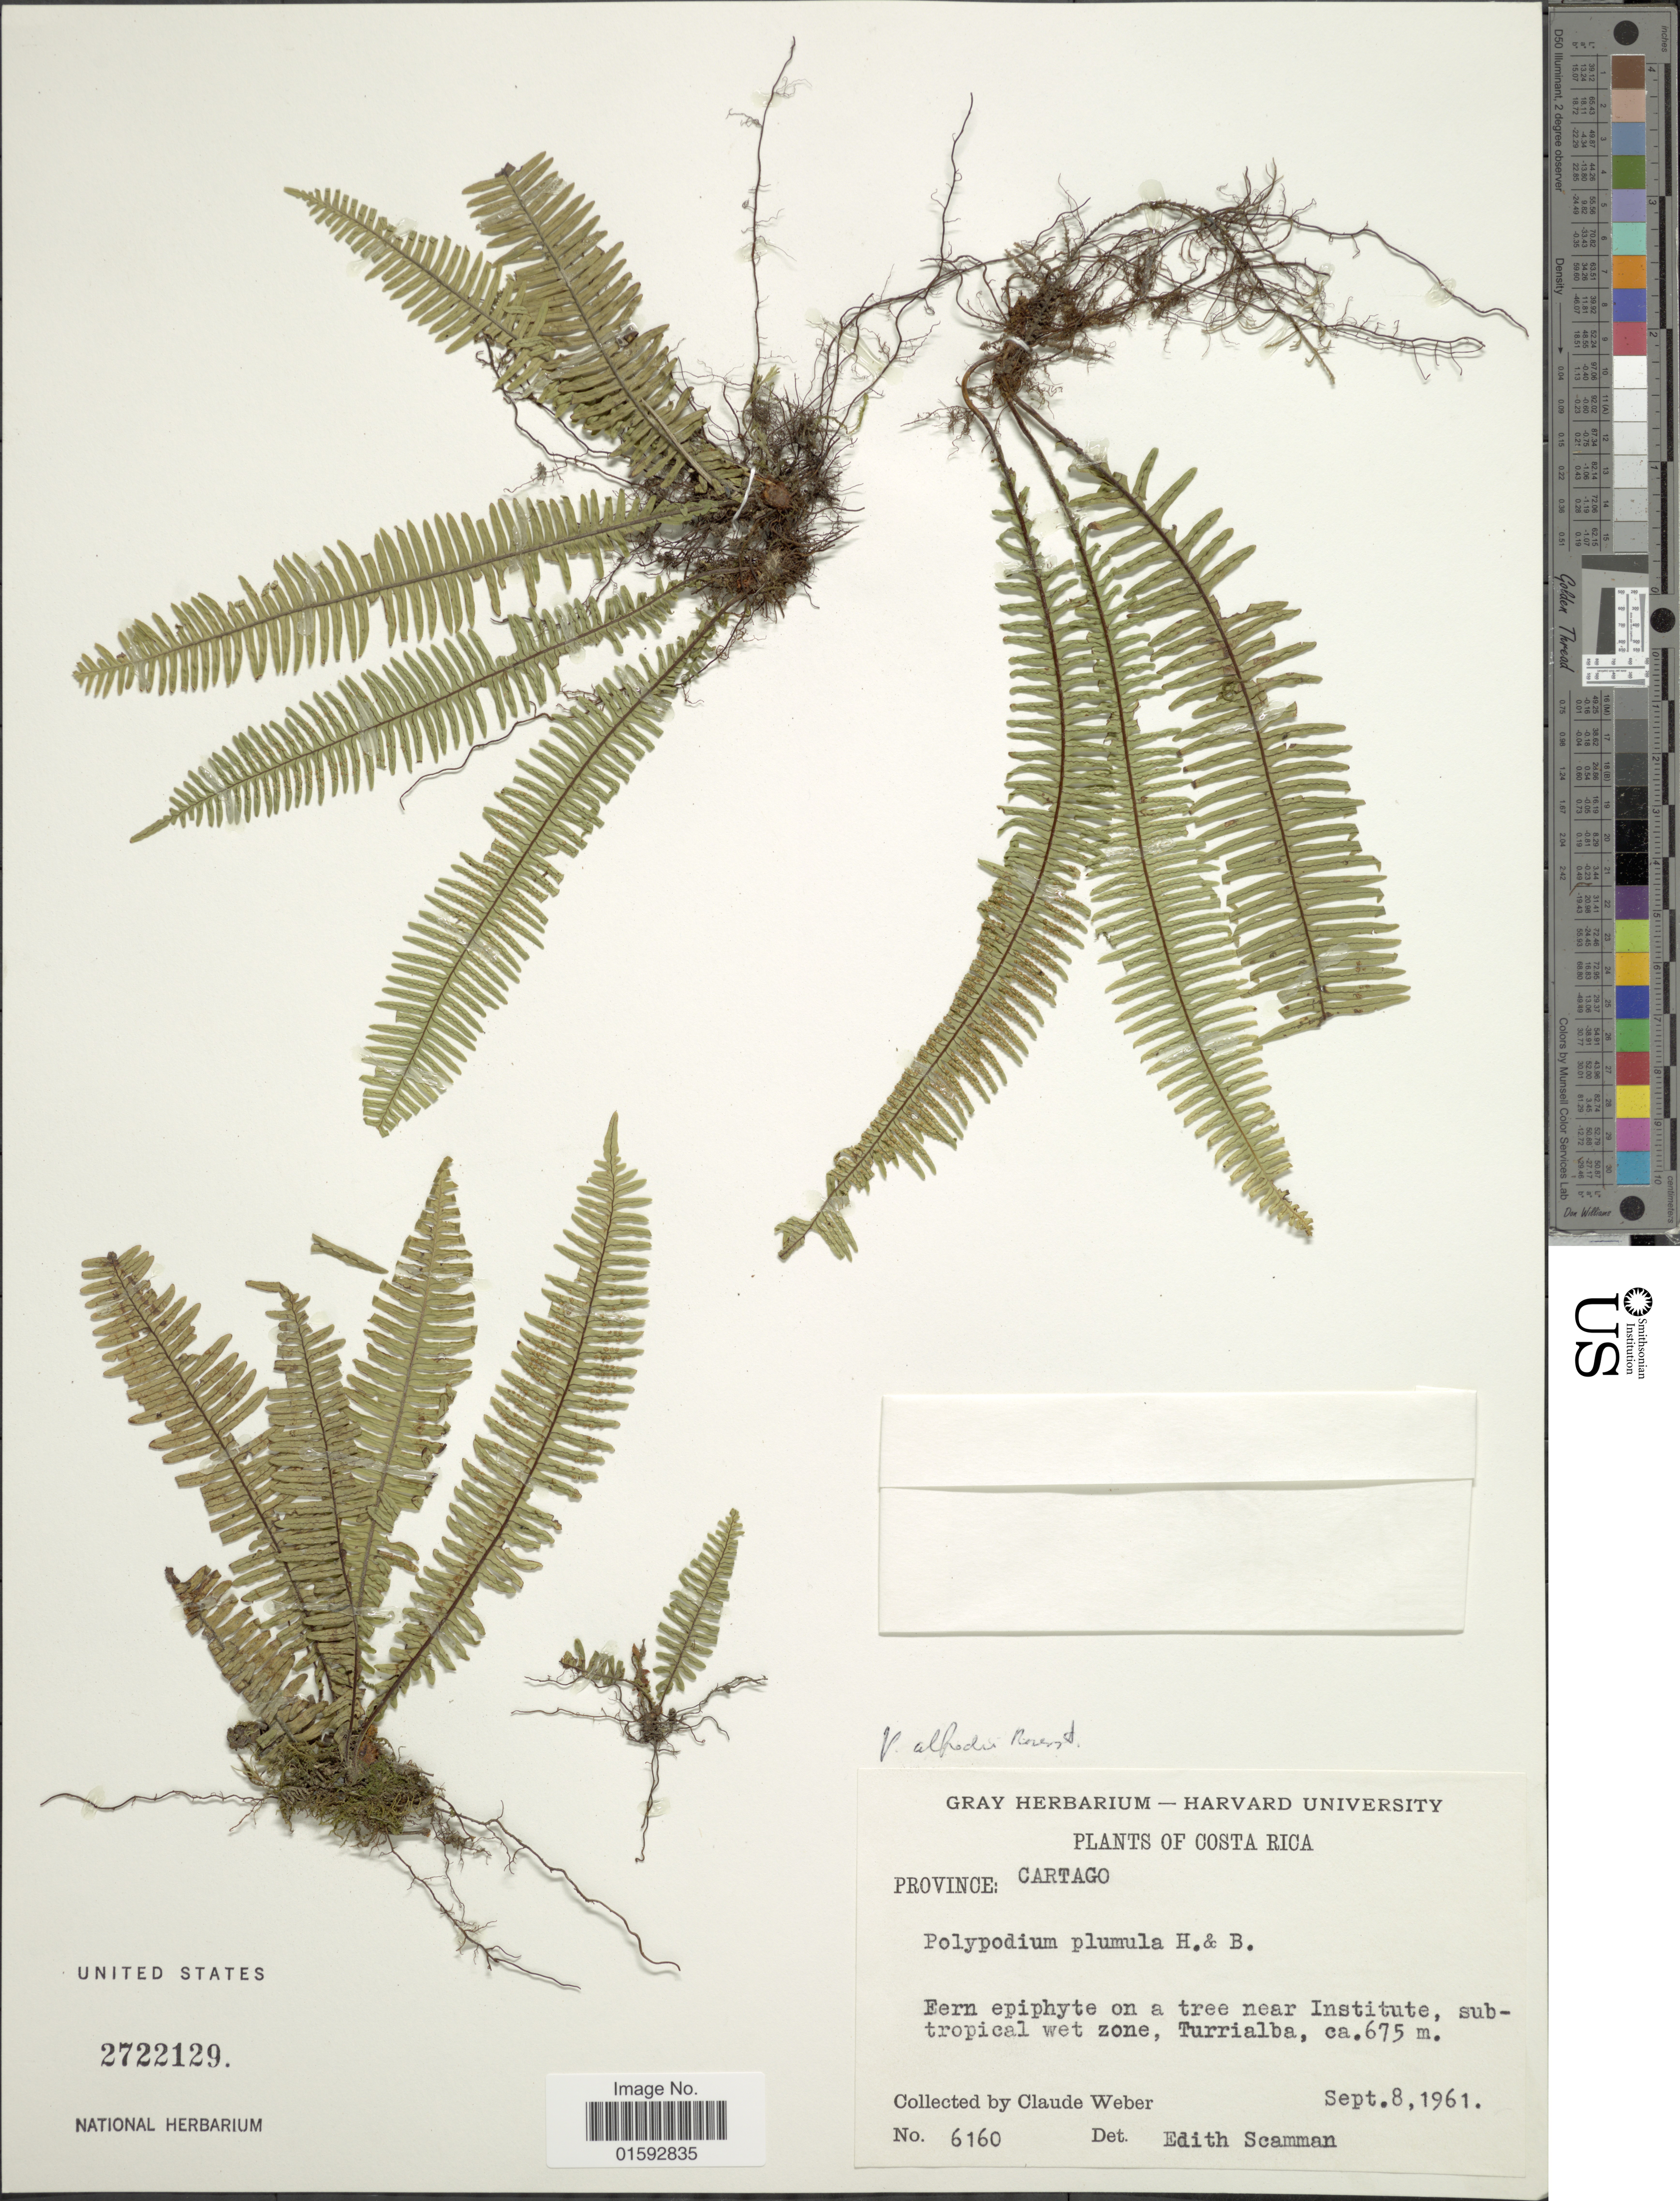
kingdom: Plantae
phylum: Tracheophyta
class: Polypodiopsida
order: Polypodiales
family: Polypodiaceae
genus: Pecluma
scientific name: Pecluma alfredii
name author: (Rosenst.) M.G. Price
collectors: C. Weber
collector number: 6160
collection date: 1961-09-08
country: Costa Rica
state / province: Cartago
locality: Fern epiphyte on a tree near Institute, sub tropical wet zone, Turrialba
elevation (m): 675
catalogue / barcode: US 2722129